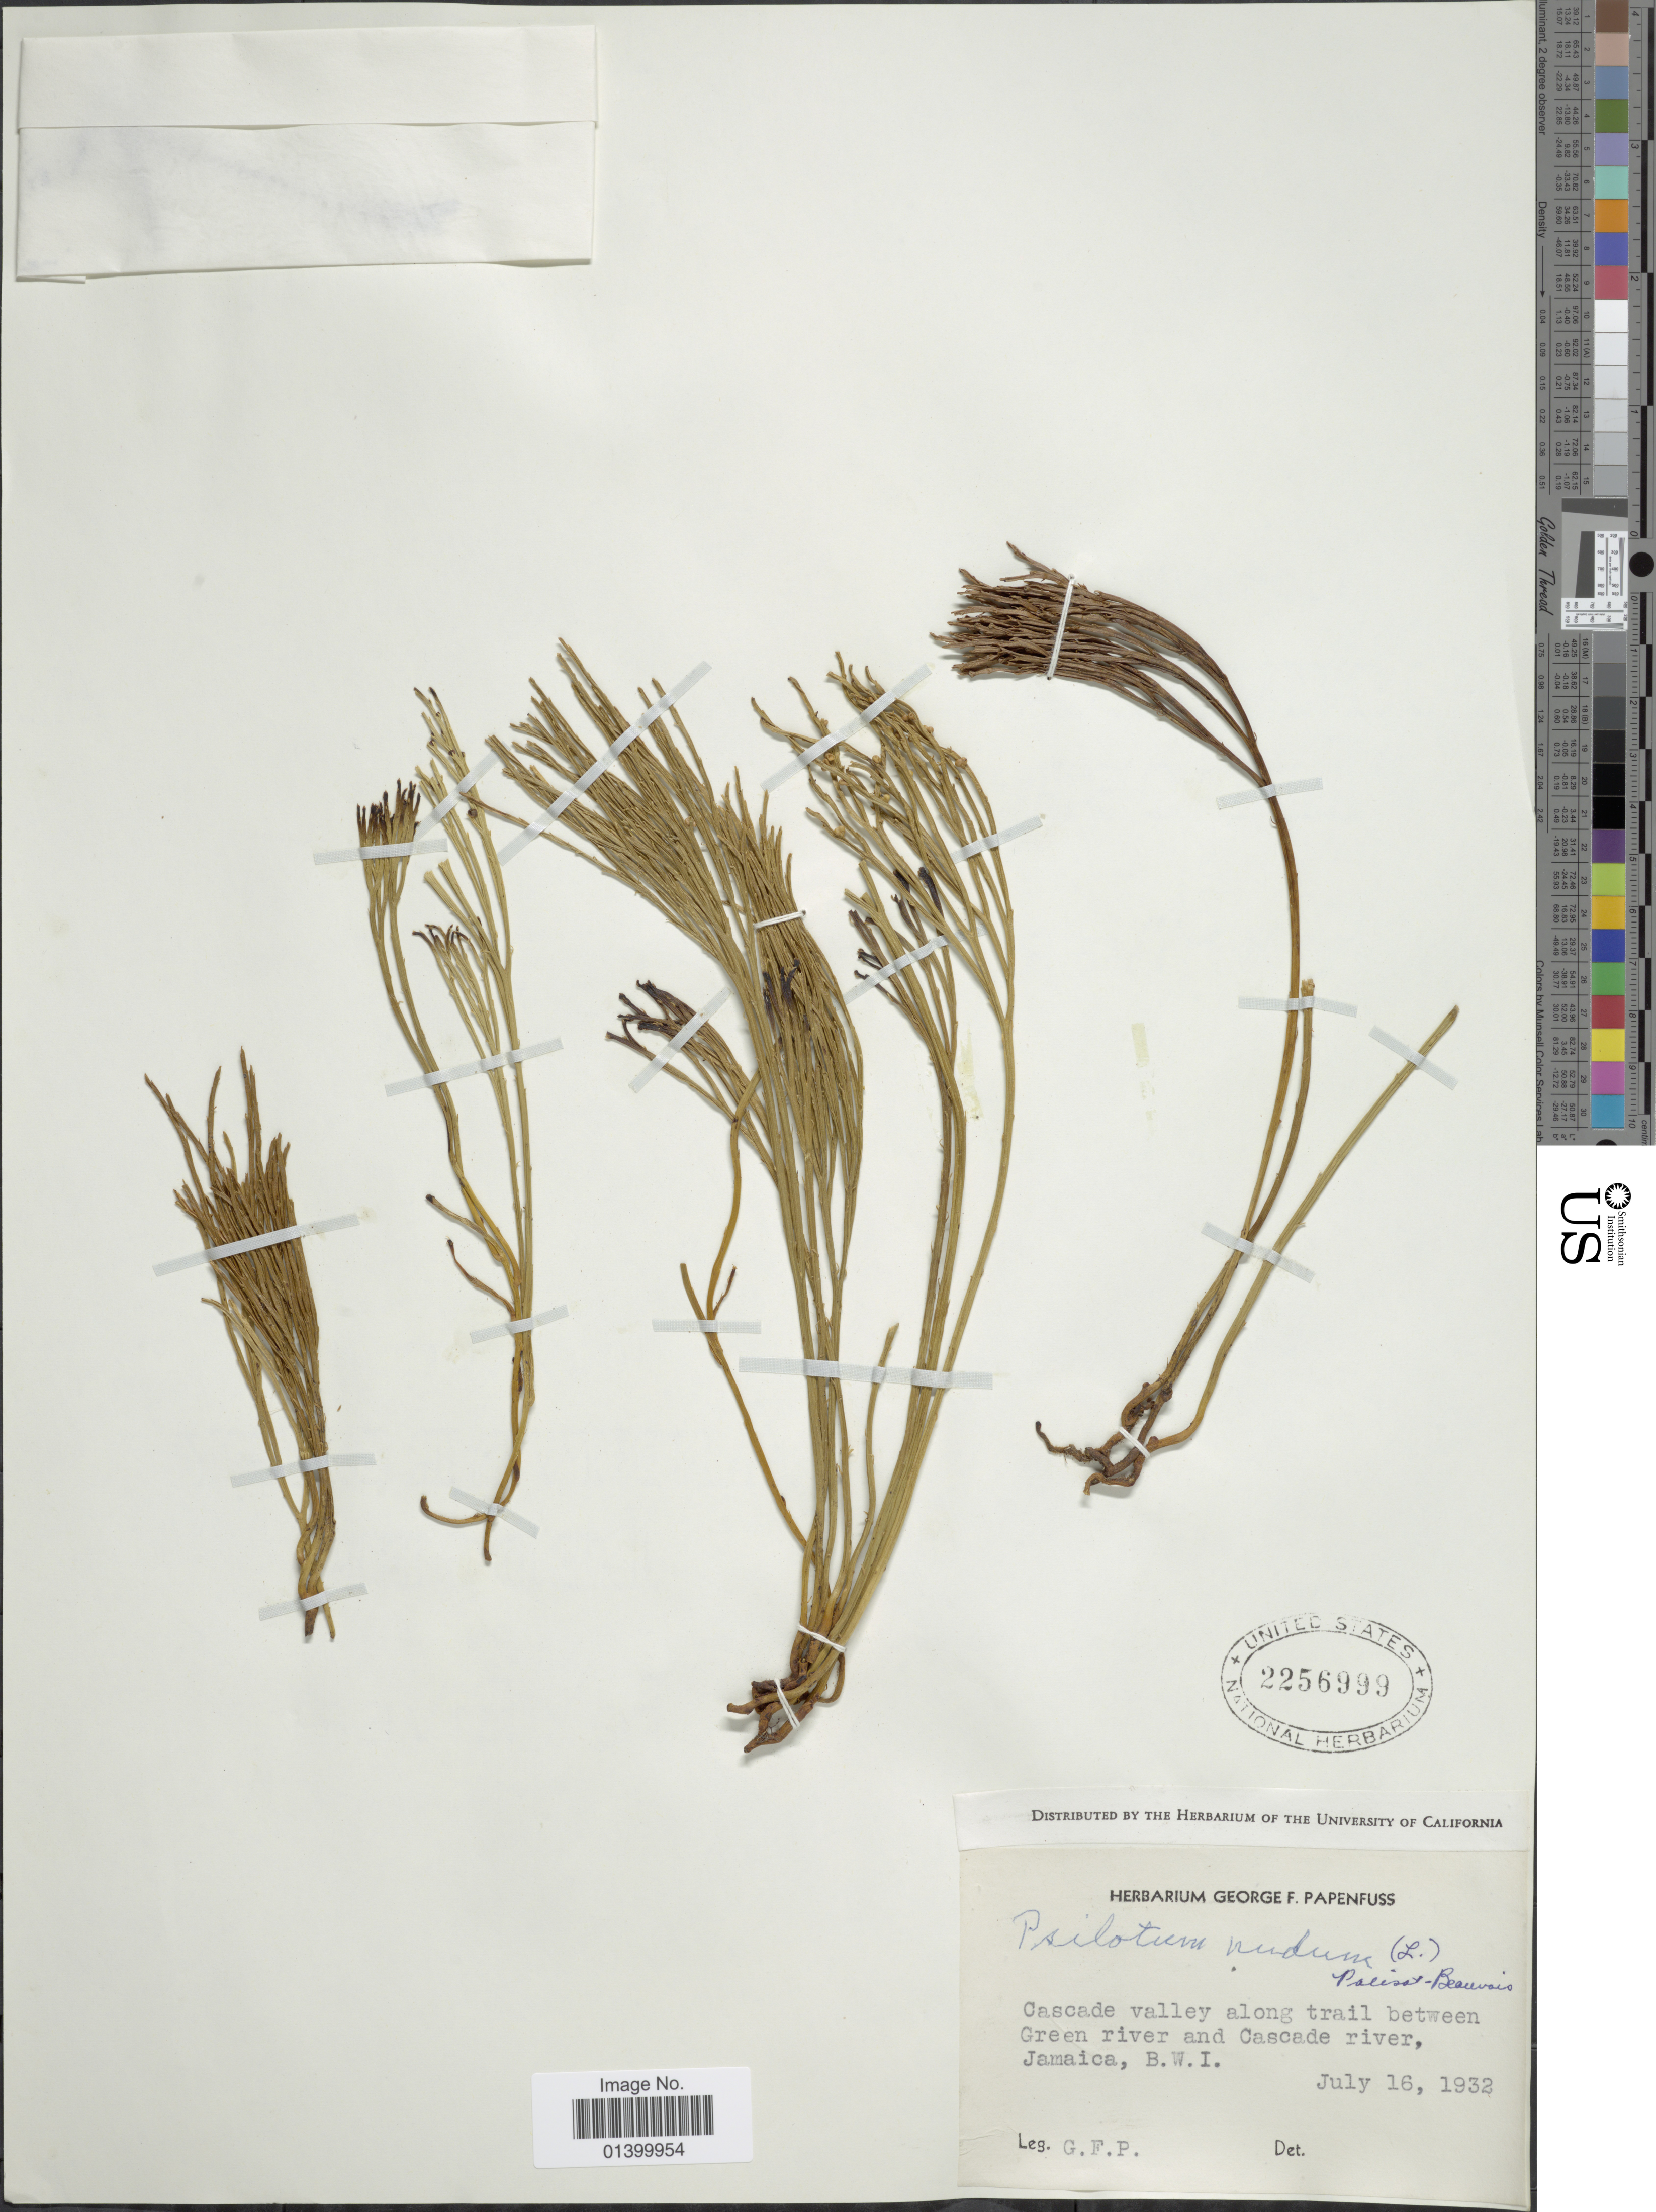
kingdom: Plantae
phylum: Tracheophyta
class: Polypodiopsida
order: Psilotales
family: Psilotaceae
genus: Psilotum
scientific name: Psilotum nudum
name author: (L.) P. Beauv.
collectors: G. Papenfuss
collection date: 1932-07-16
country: Jamaica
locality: Cascade valley along trail between Green river and Cascade river, B.W.I.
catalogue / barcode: US 2256999